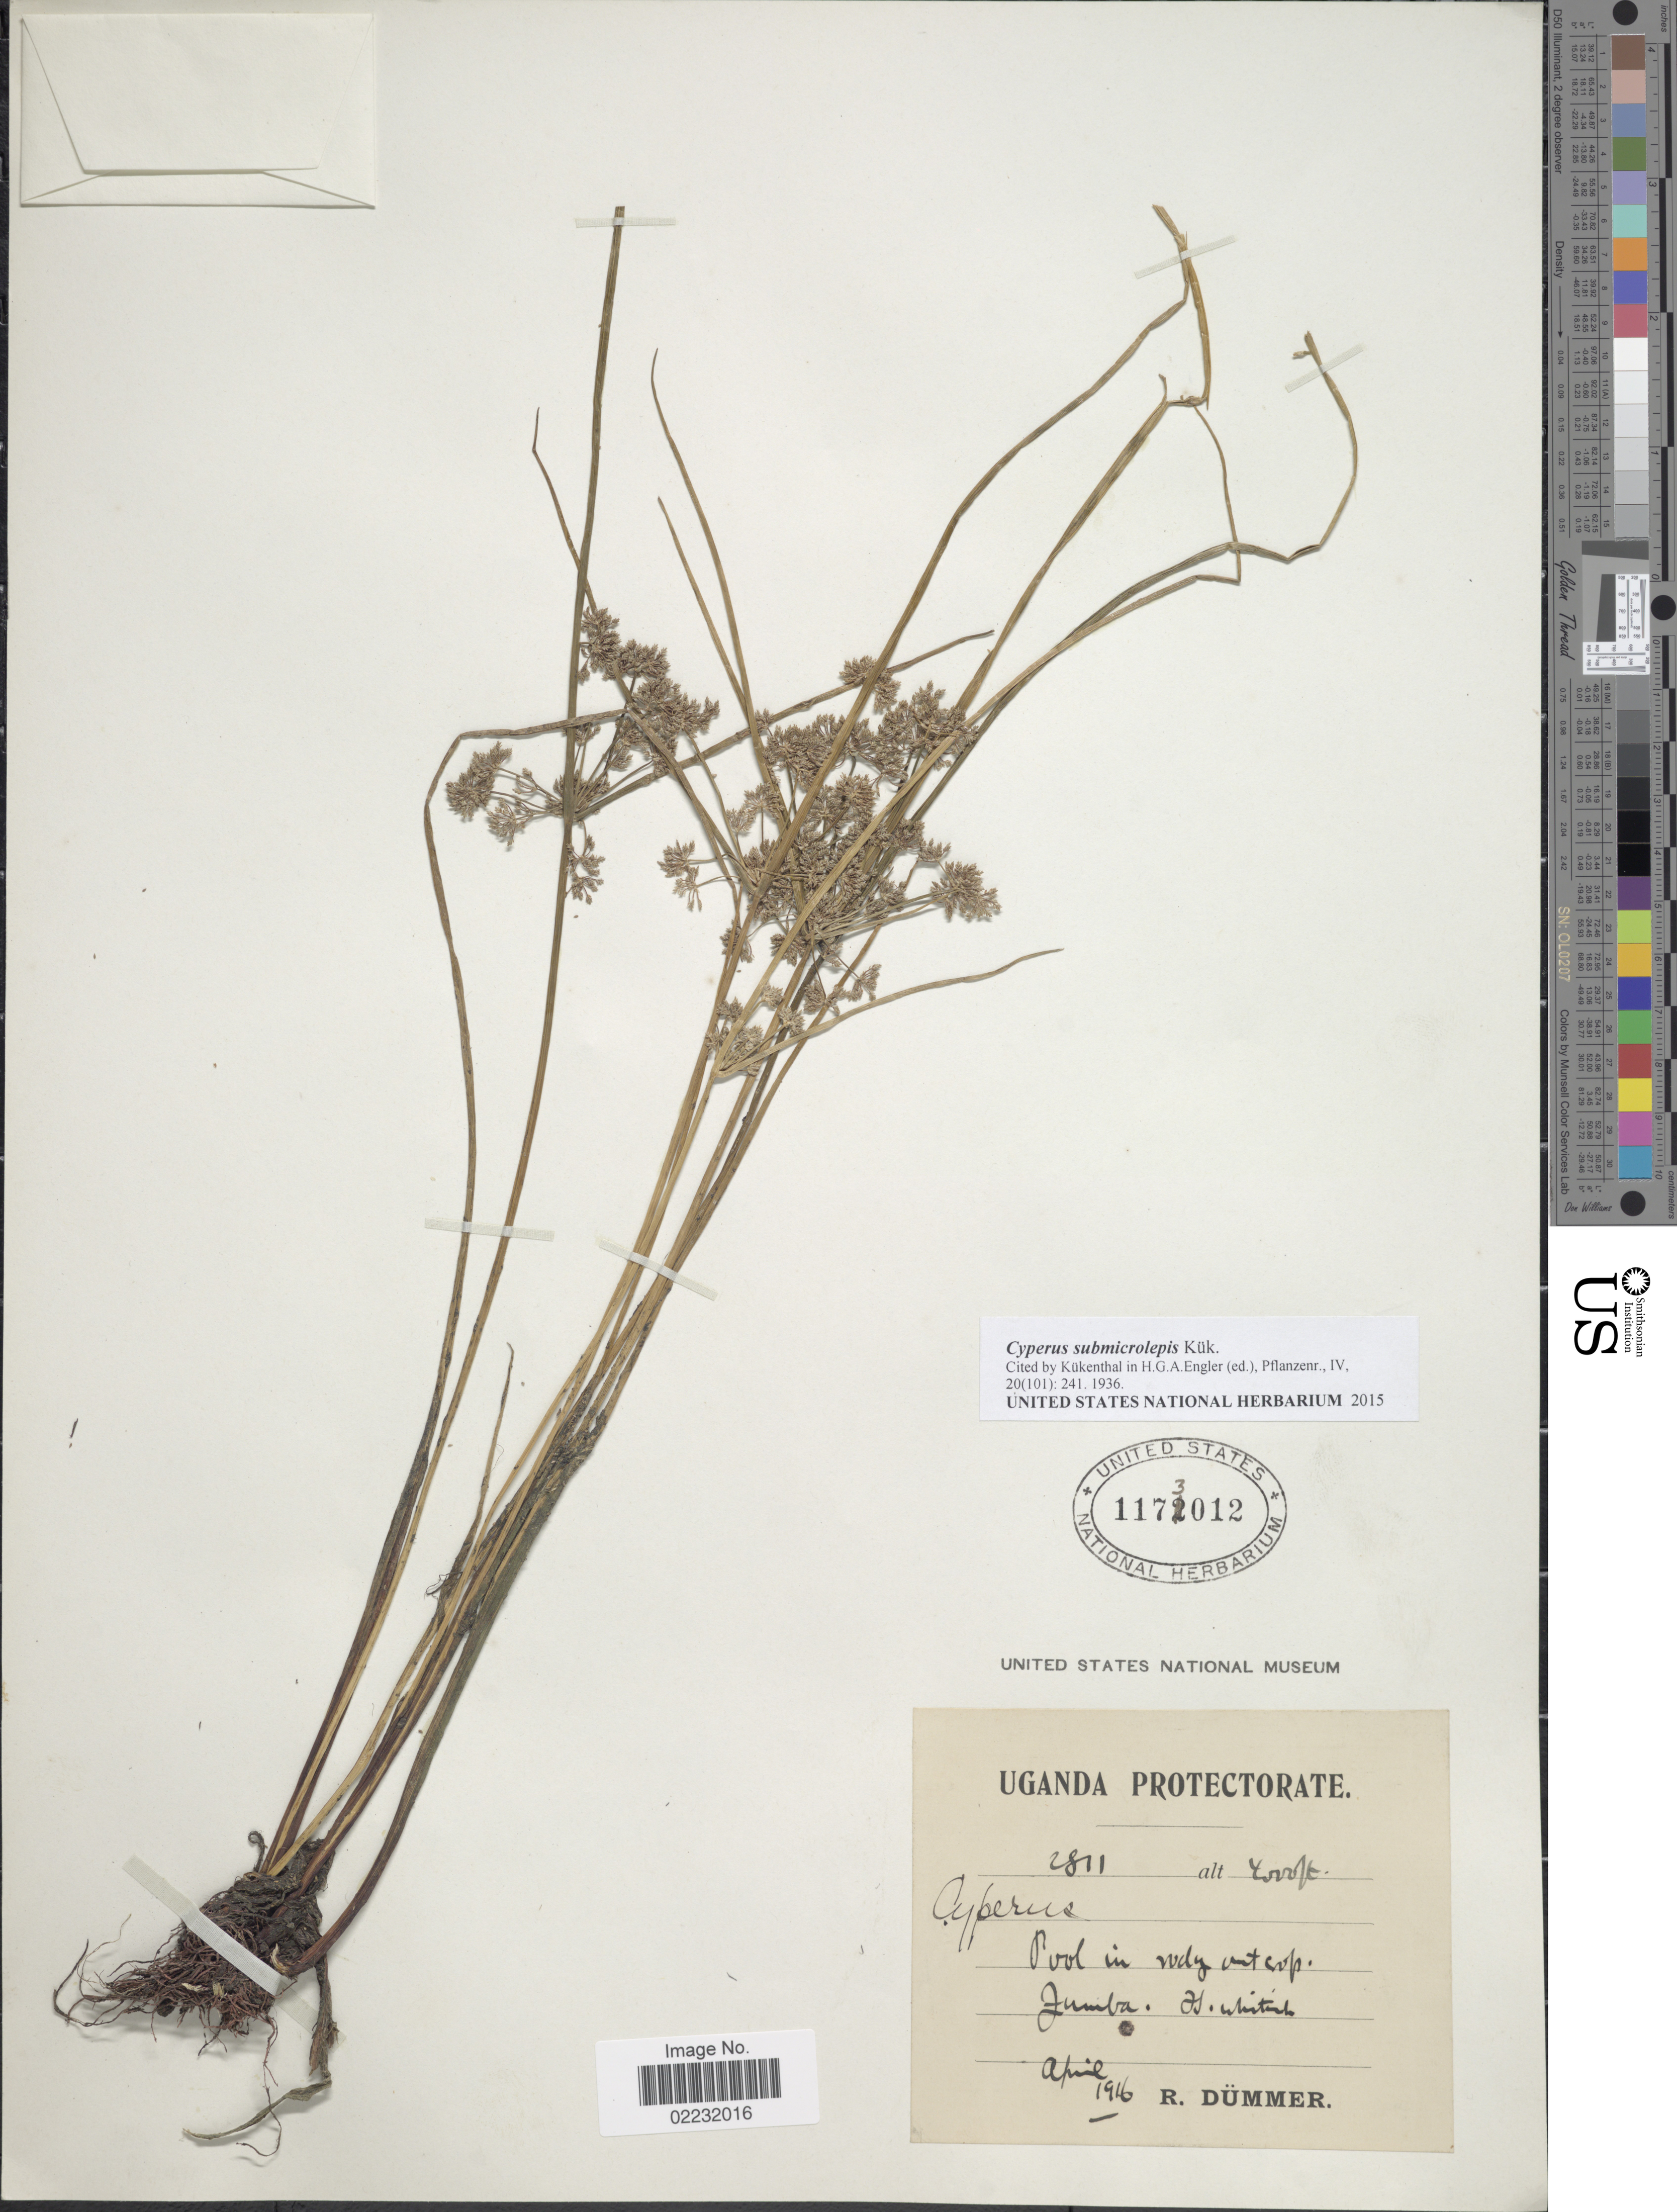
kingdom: Plantae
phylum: Tracheophyta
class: Liliopsida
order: Poales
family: Cyperaceae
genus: Cyperus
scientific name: Cyperus submicrolepis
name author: Kük.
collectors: R. Dümmer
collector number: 2811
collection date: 1916-04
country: Uganda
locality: Pool in woody outcrop, Jumba.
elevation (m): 1219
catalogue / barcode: US 1173012